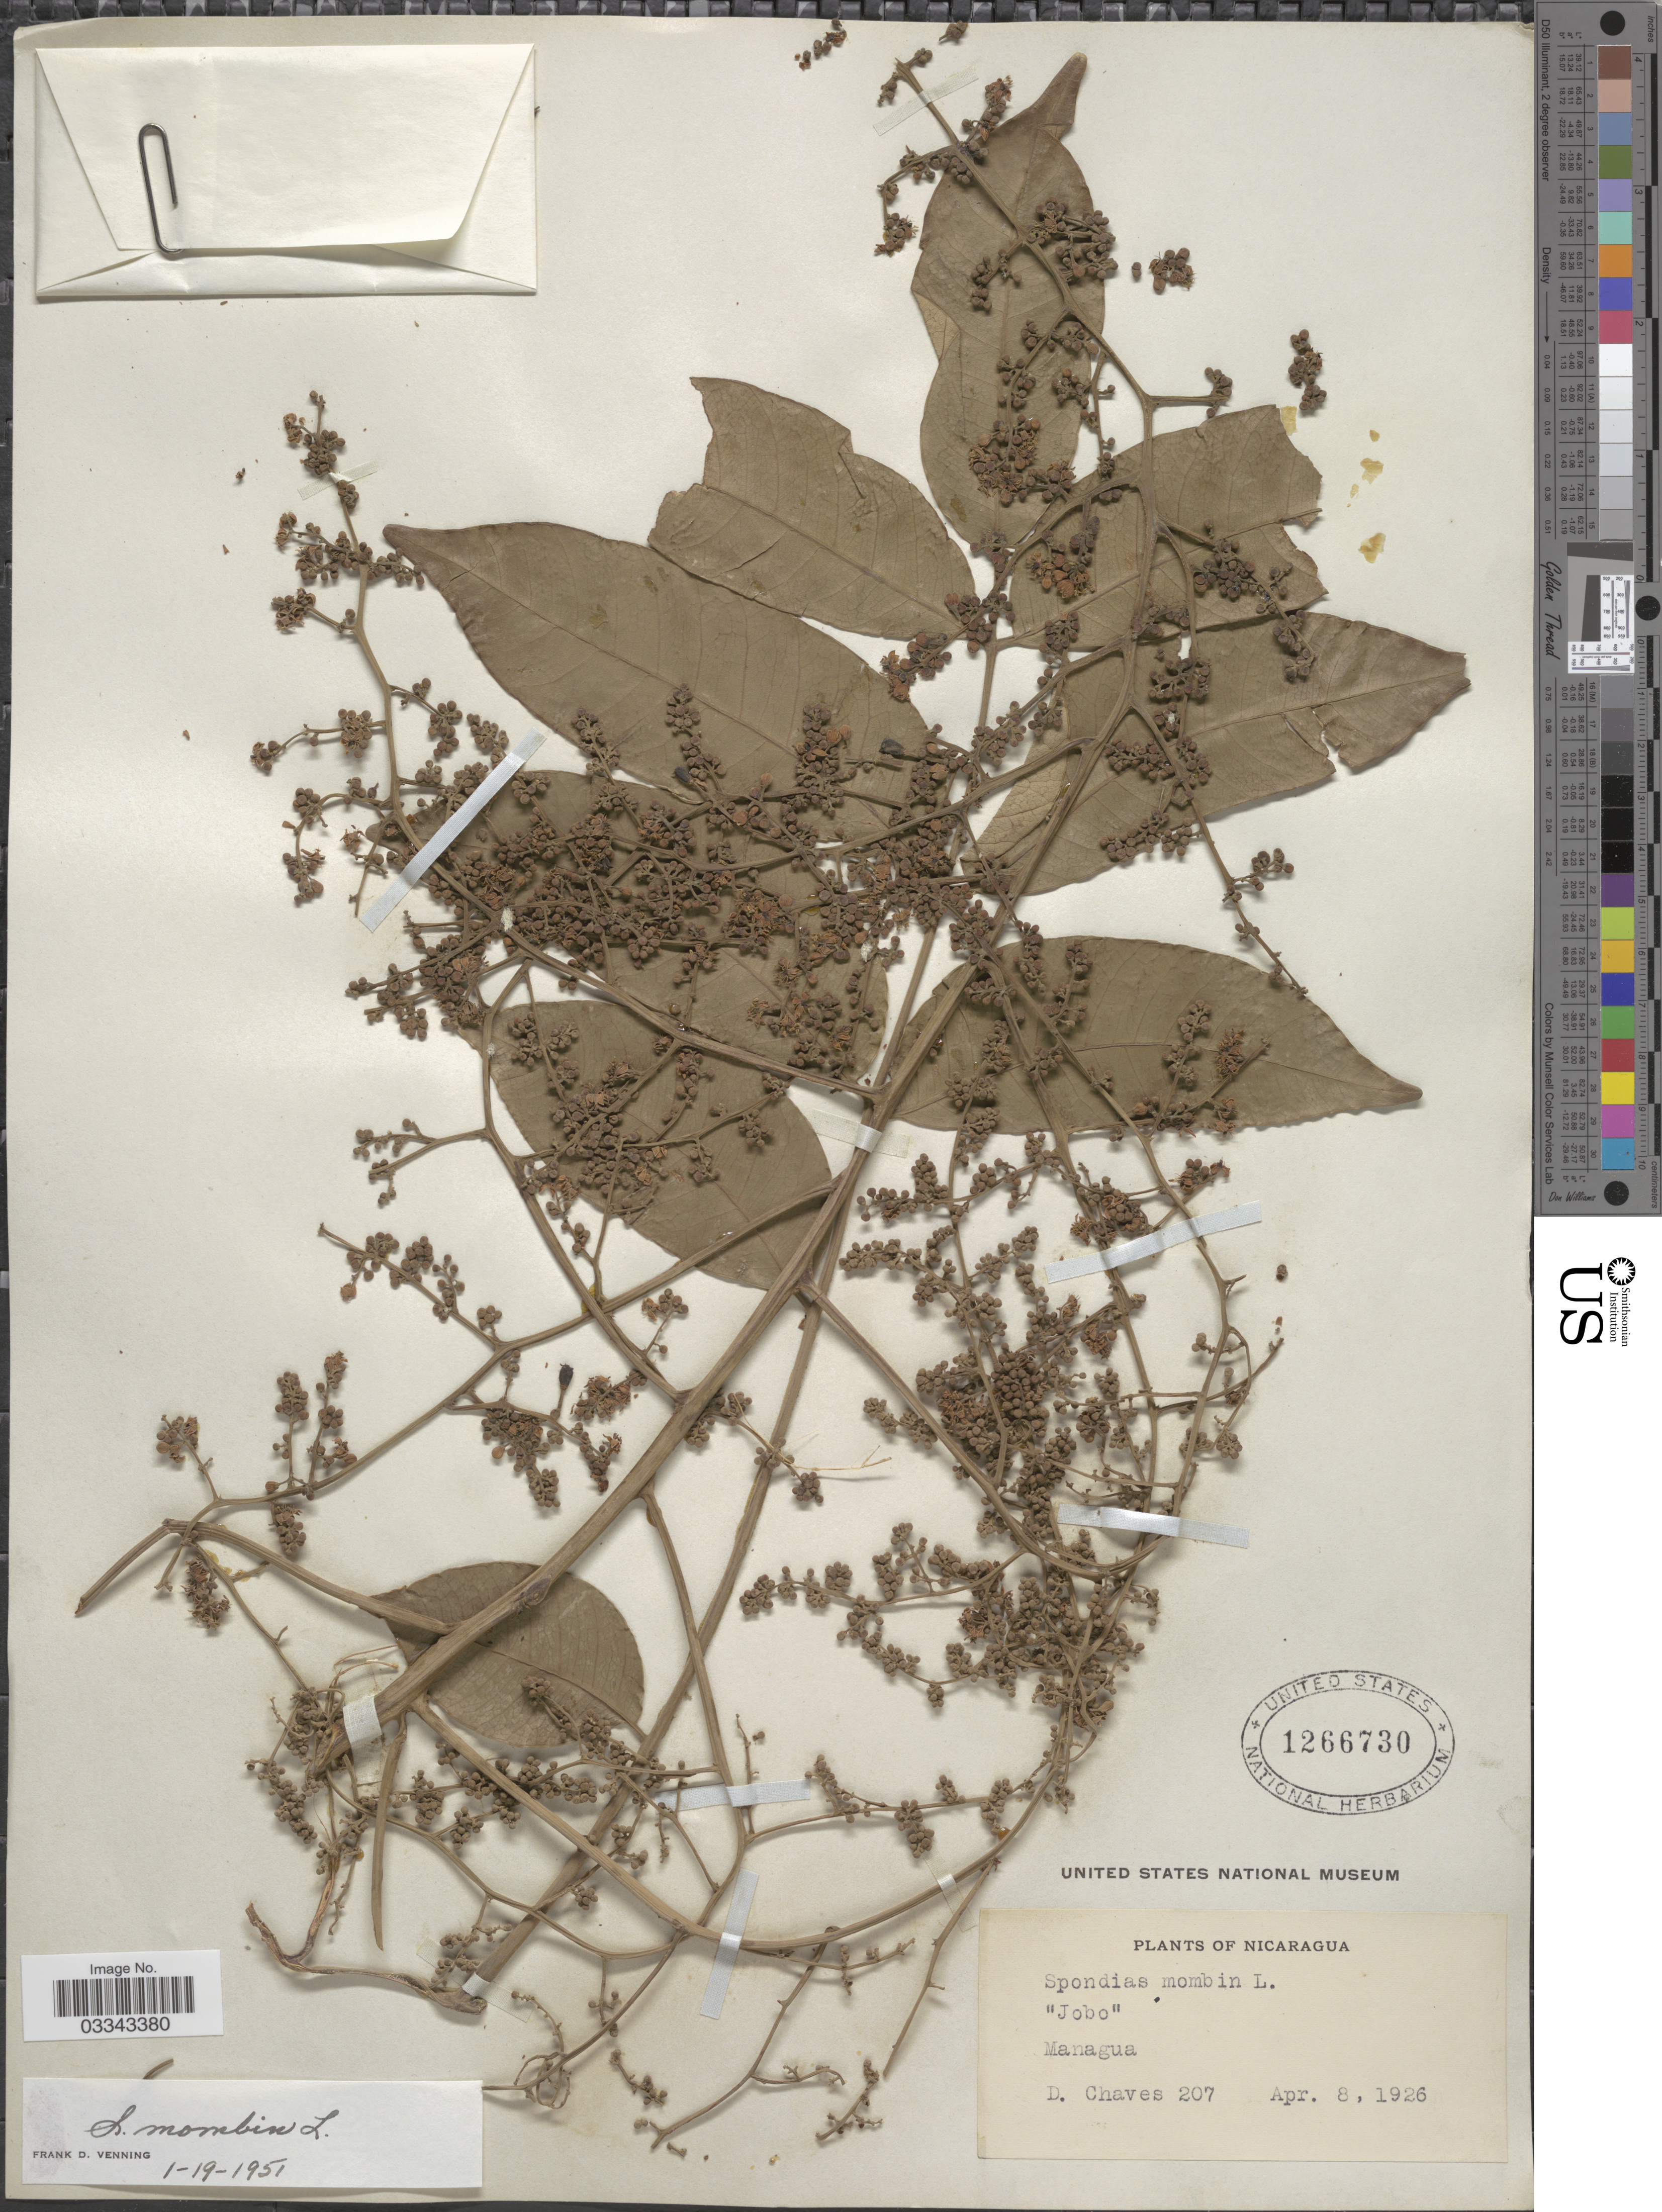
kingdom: Plantae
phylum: Tracheophyta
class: Magnoliopsida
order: Sapindales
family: Anacardiaceae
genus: Spondias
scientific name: Spondias mombin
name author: L.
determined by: Mitchell, John D.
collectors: D. Chaves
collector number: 207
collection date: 1926-04-08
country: Nicaragua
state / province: Managua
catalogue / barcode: US 1266730